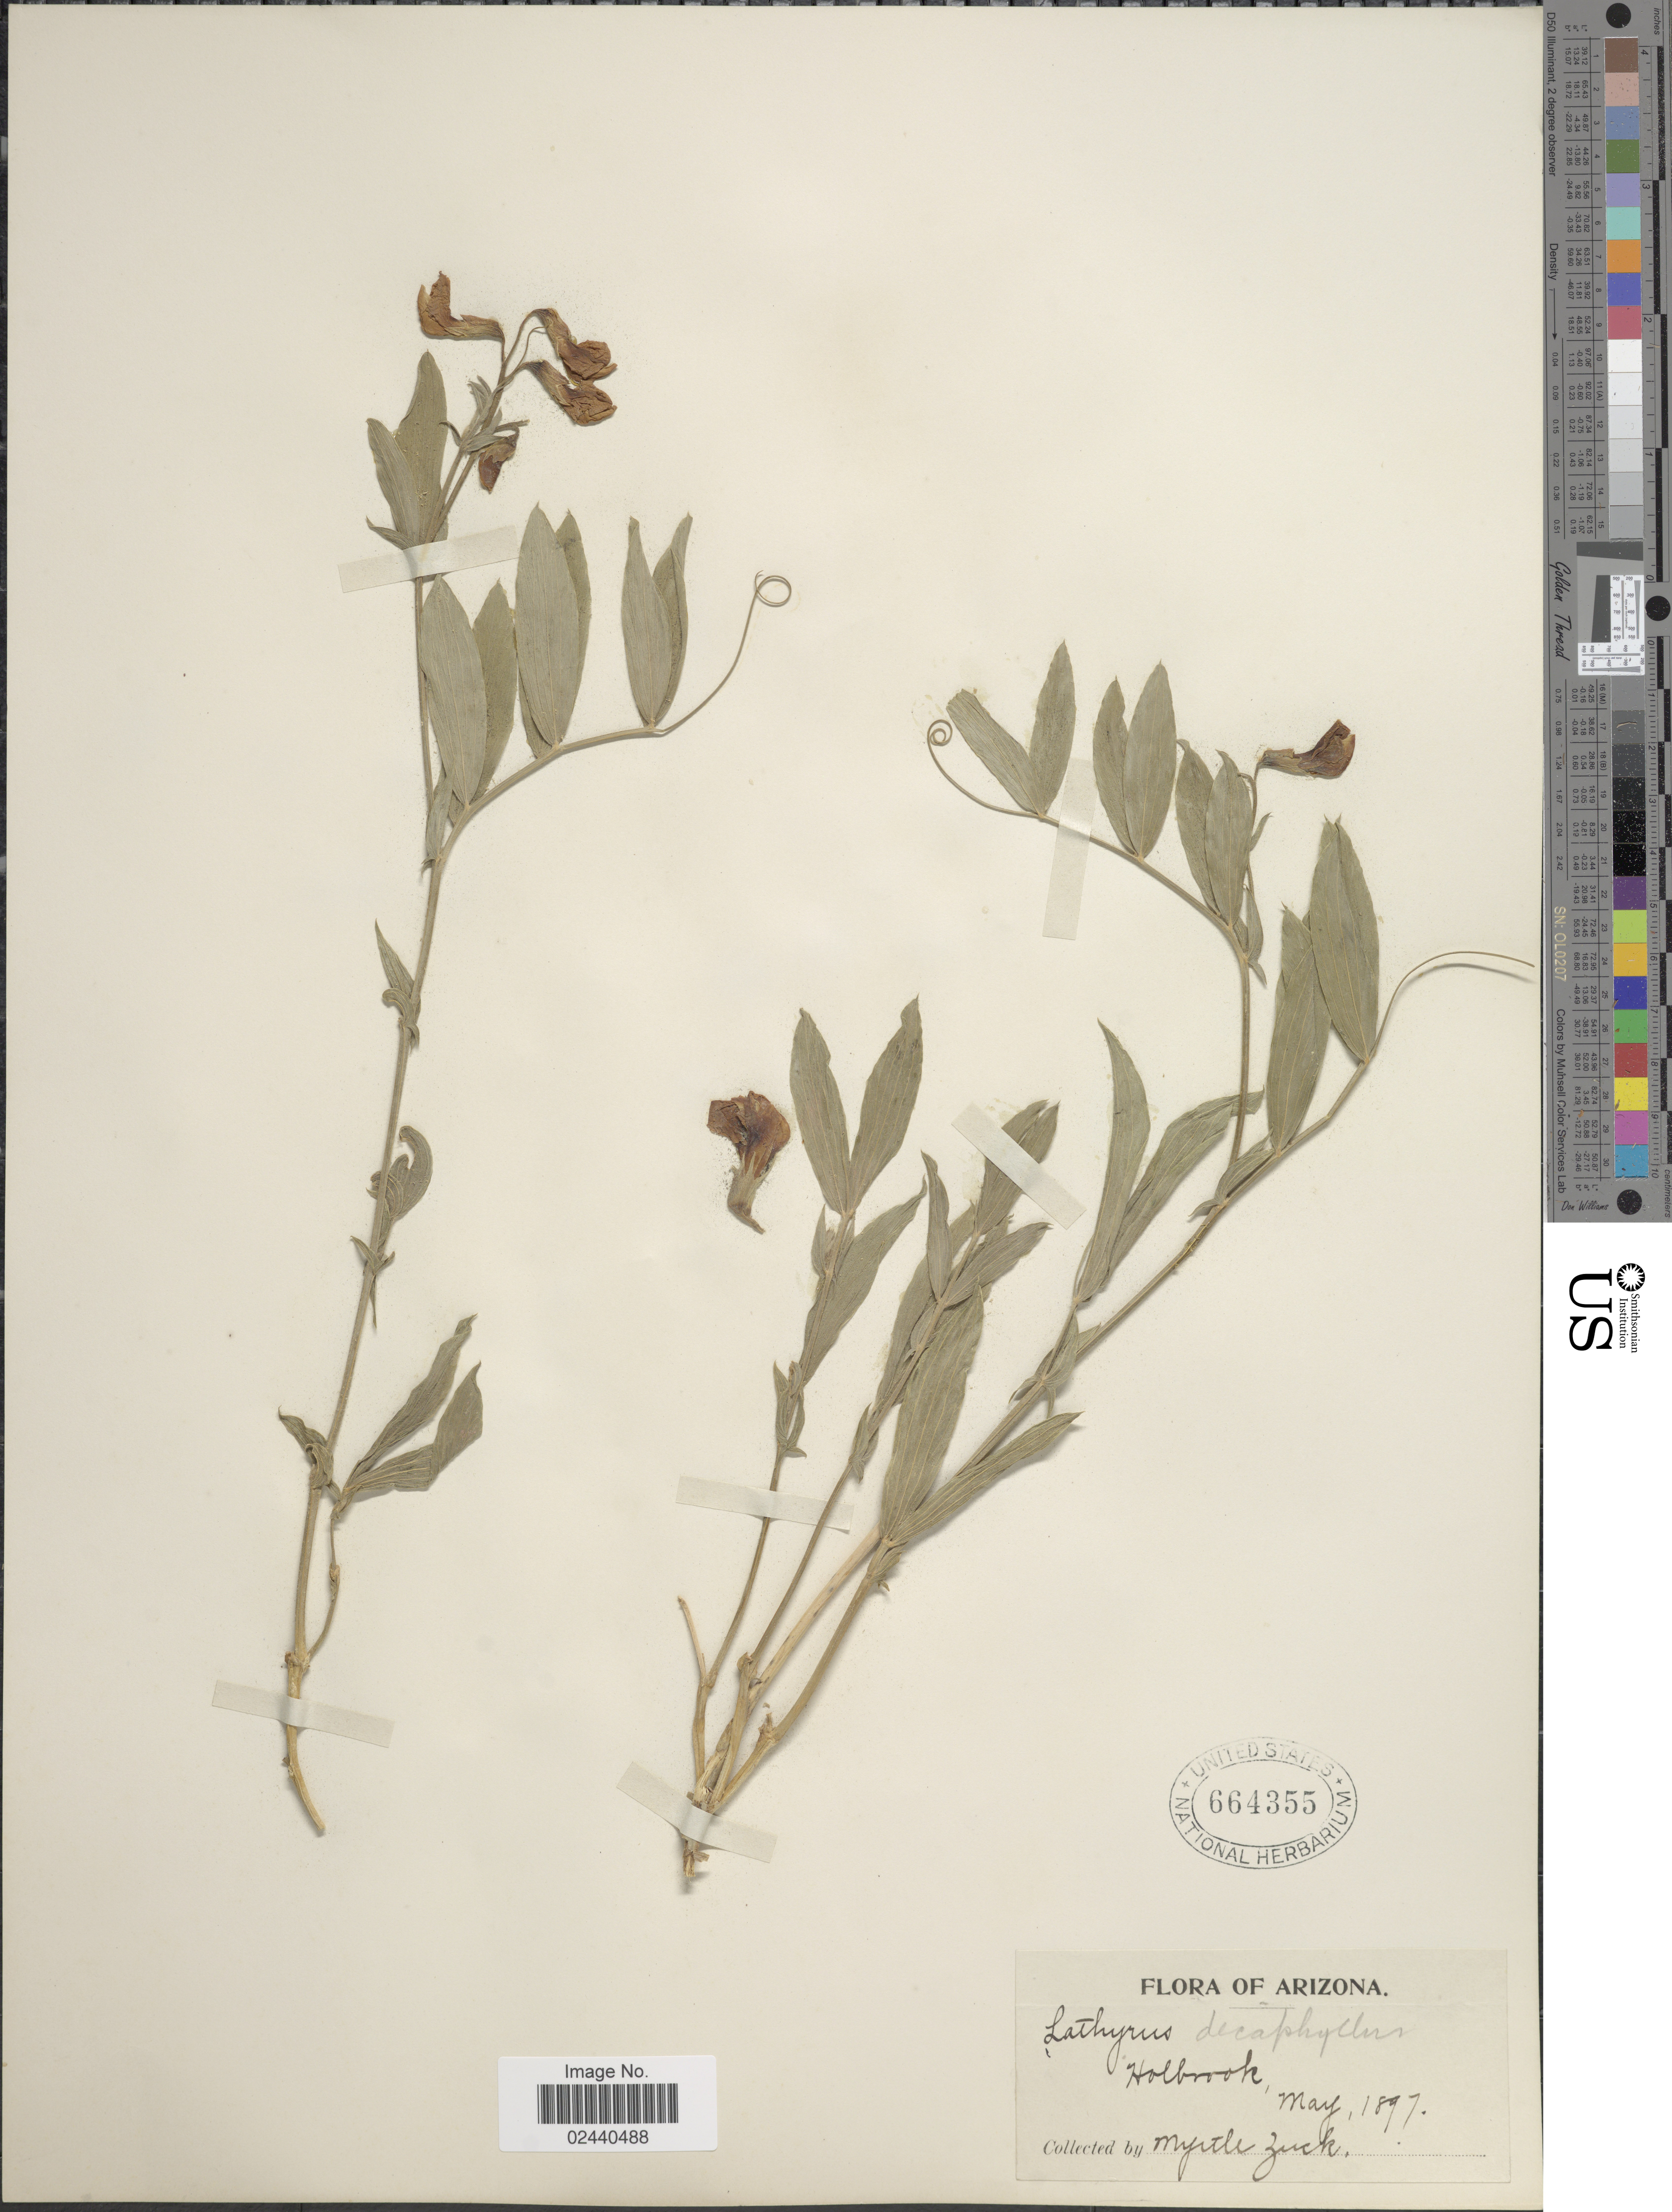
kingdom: Plantae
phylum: Tracheophyta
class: Magnoliopsida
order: Fabales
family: Fabaceae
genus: Lathyrus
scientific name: Lathyrus eucosmus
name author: Butters & H. St. John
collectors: M. Zuck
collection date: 1897-05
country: United States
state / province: Arizona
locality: Holbrook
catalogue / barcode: US 664355